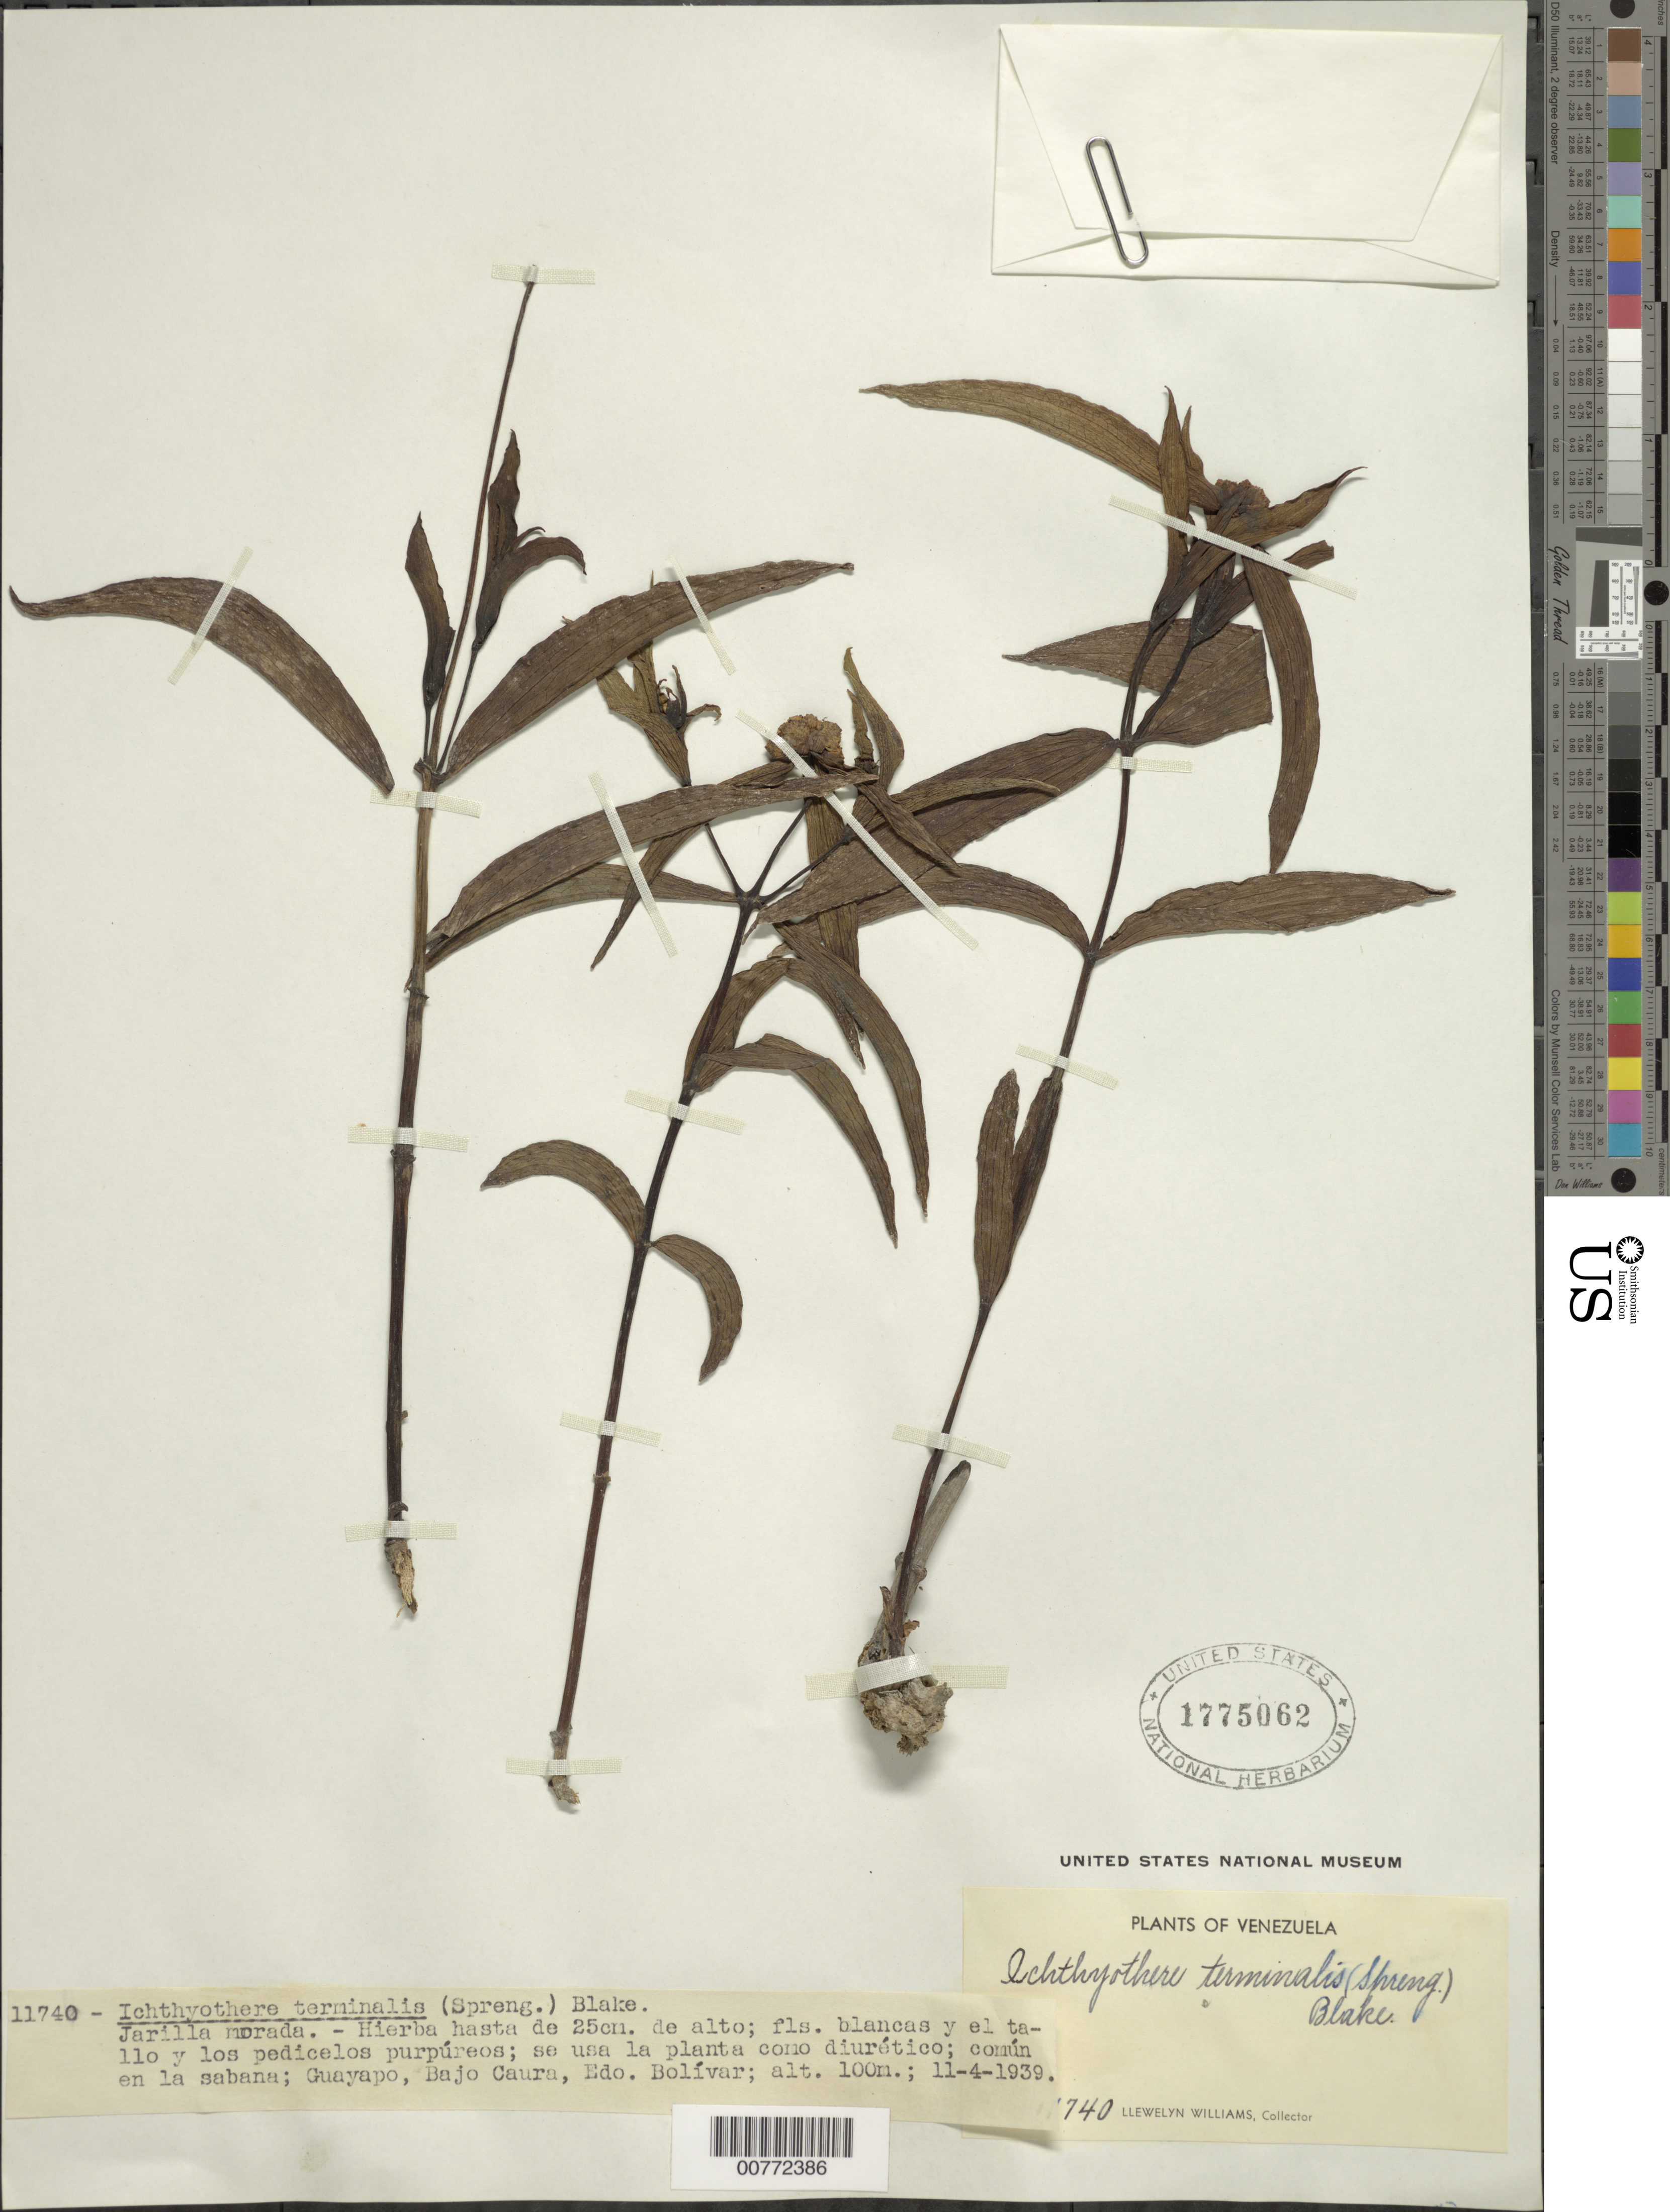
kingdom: Plantae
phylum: Tracheophyta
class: Magnoliopsida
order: Asterales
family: Asteraceae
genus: Ichthyothere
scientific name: Ichthyothere terminalis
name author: (Spreng.) S.F. Blake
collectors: Ll. Williams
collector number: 11740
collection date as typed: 11-Apr-39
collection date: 1939-04-11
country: Venezuela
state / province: Bolívar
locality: Guayapo, Bajo Caura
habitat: Savanna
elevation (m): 100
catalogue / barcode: US 1775062